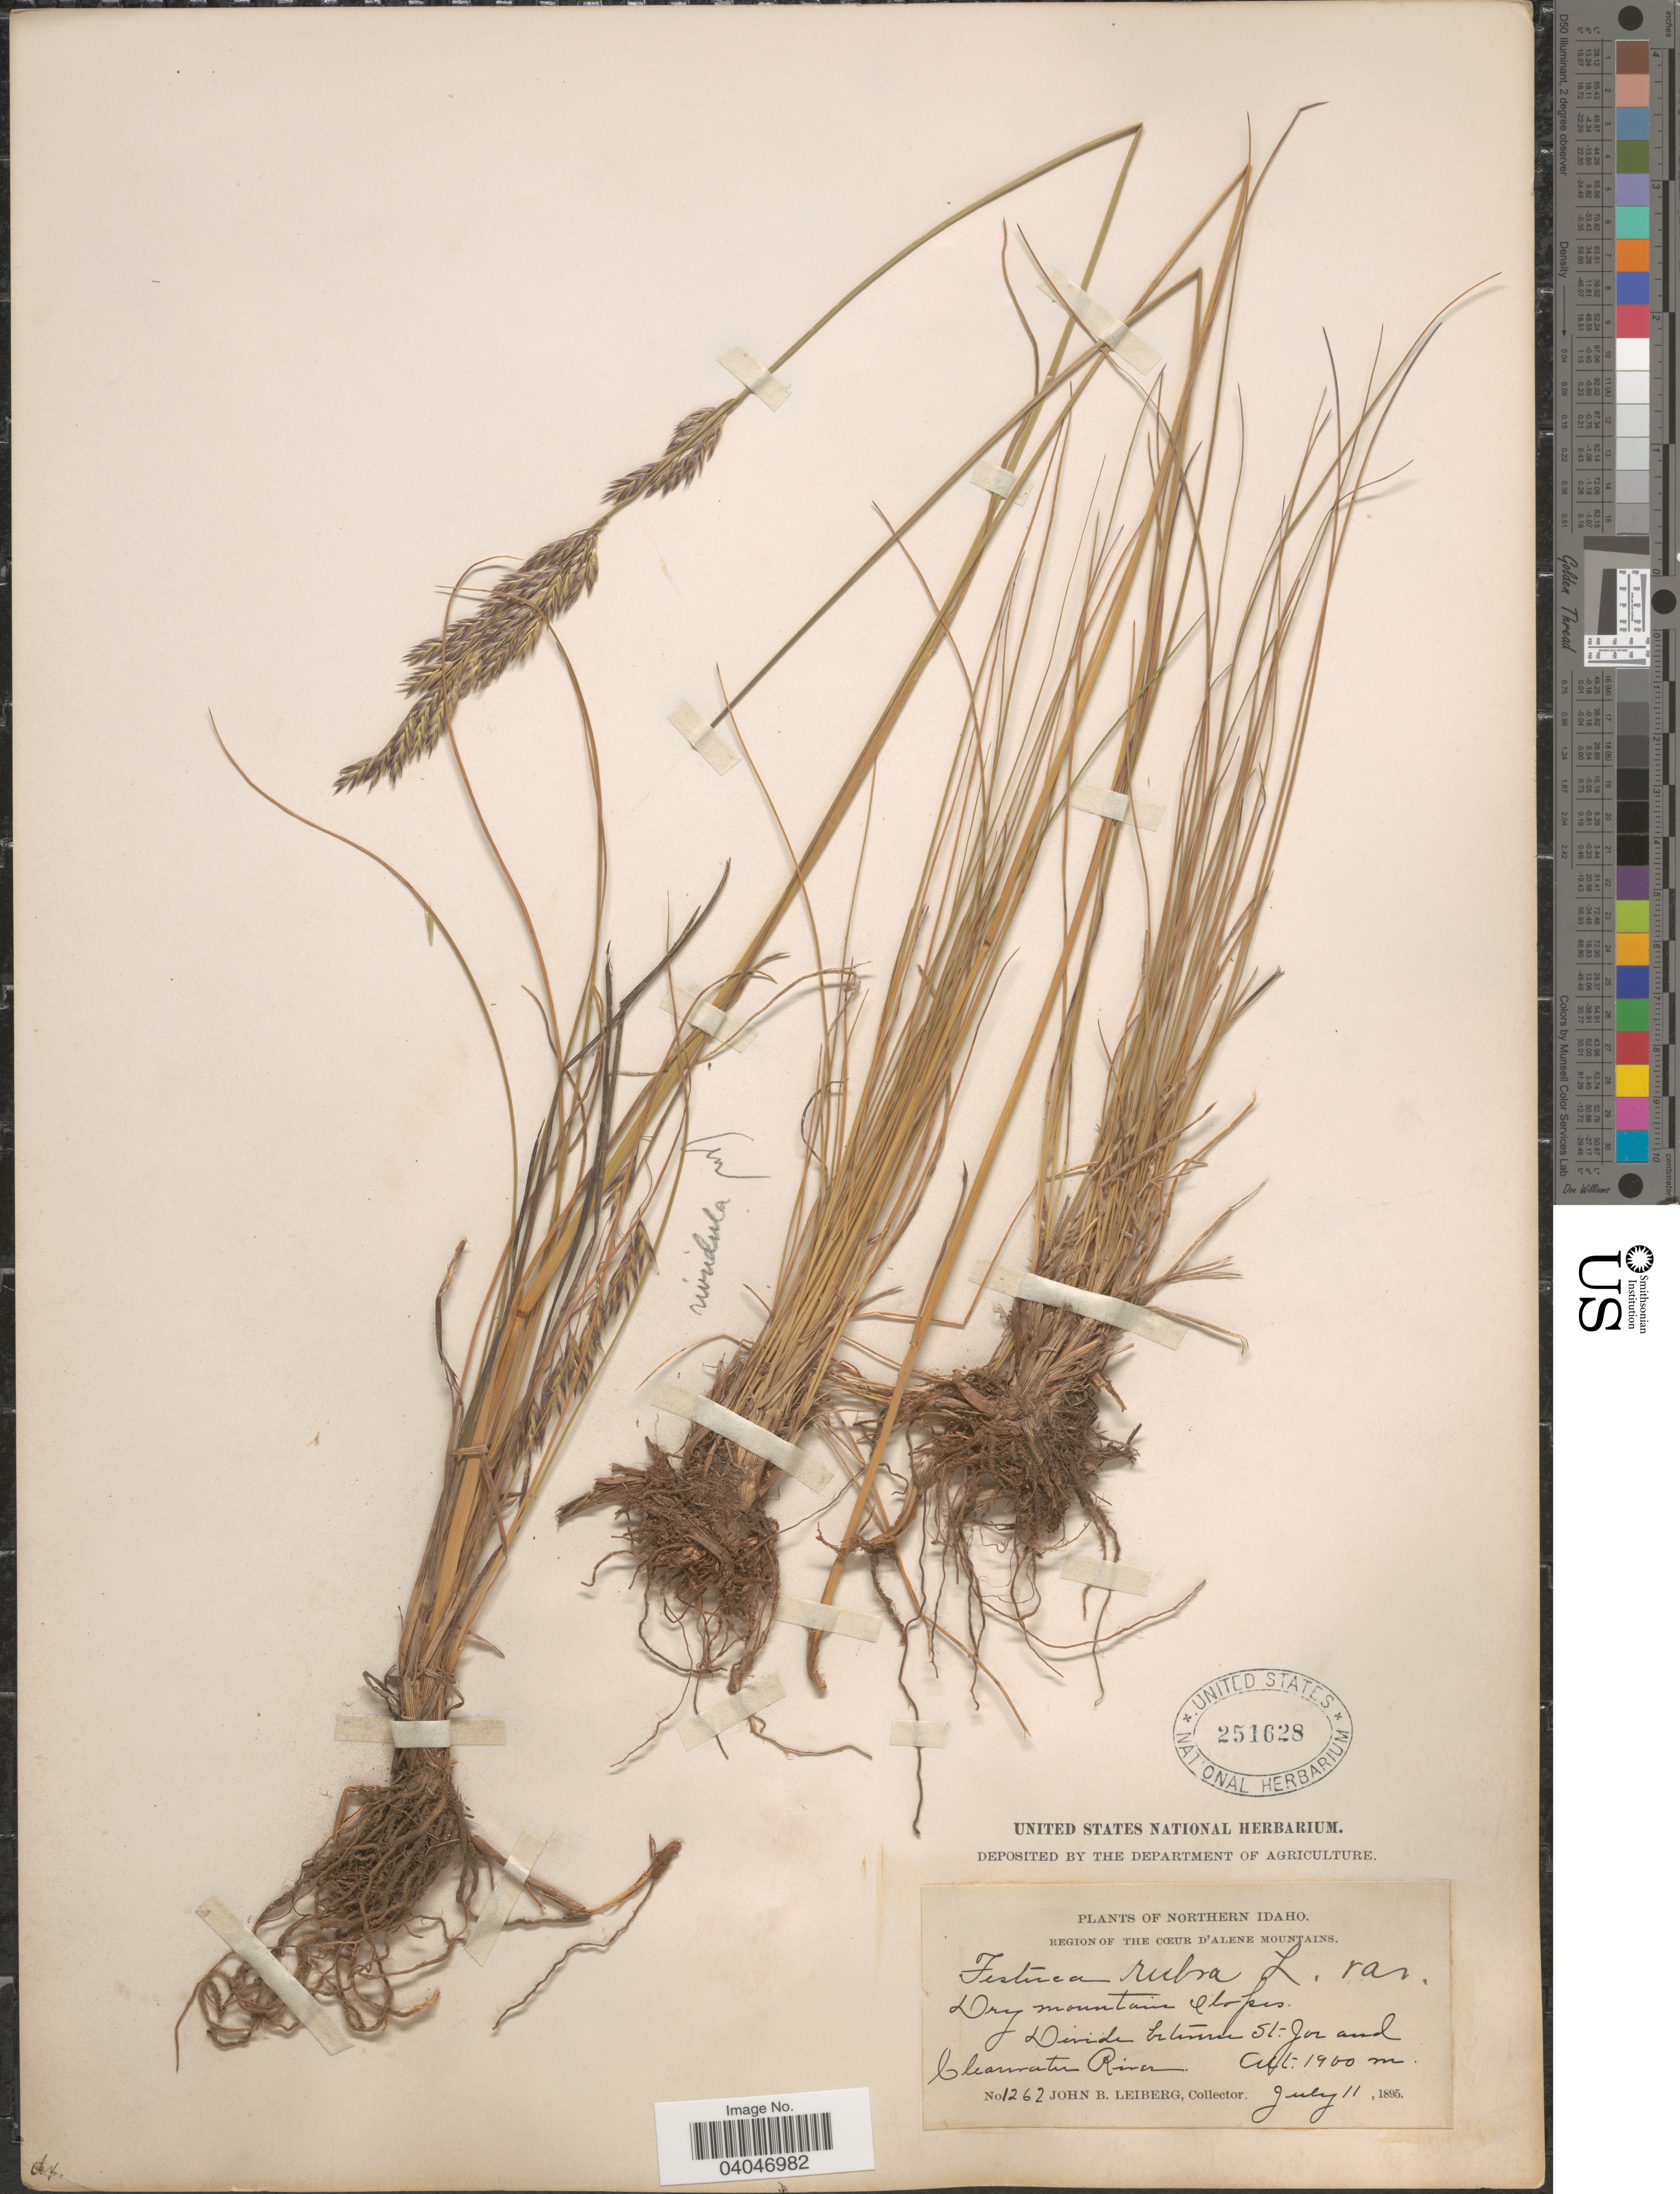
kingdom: Plantae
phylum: Tracheophyta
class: Liliopsida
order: Poales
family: Poaceae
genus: Festuca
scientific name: Festuca viridula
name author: Vasey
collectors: J. B. Leiberg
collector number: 1262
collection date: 1895-07-11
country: United States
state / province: Idaho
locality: Northern Idaho. Region of the Cœur D'Alene Mountains. Divide between St. Jos and Clearwater River.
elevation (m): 1900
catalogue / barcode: US 251628